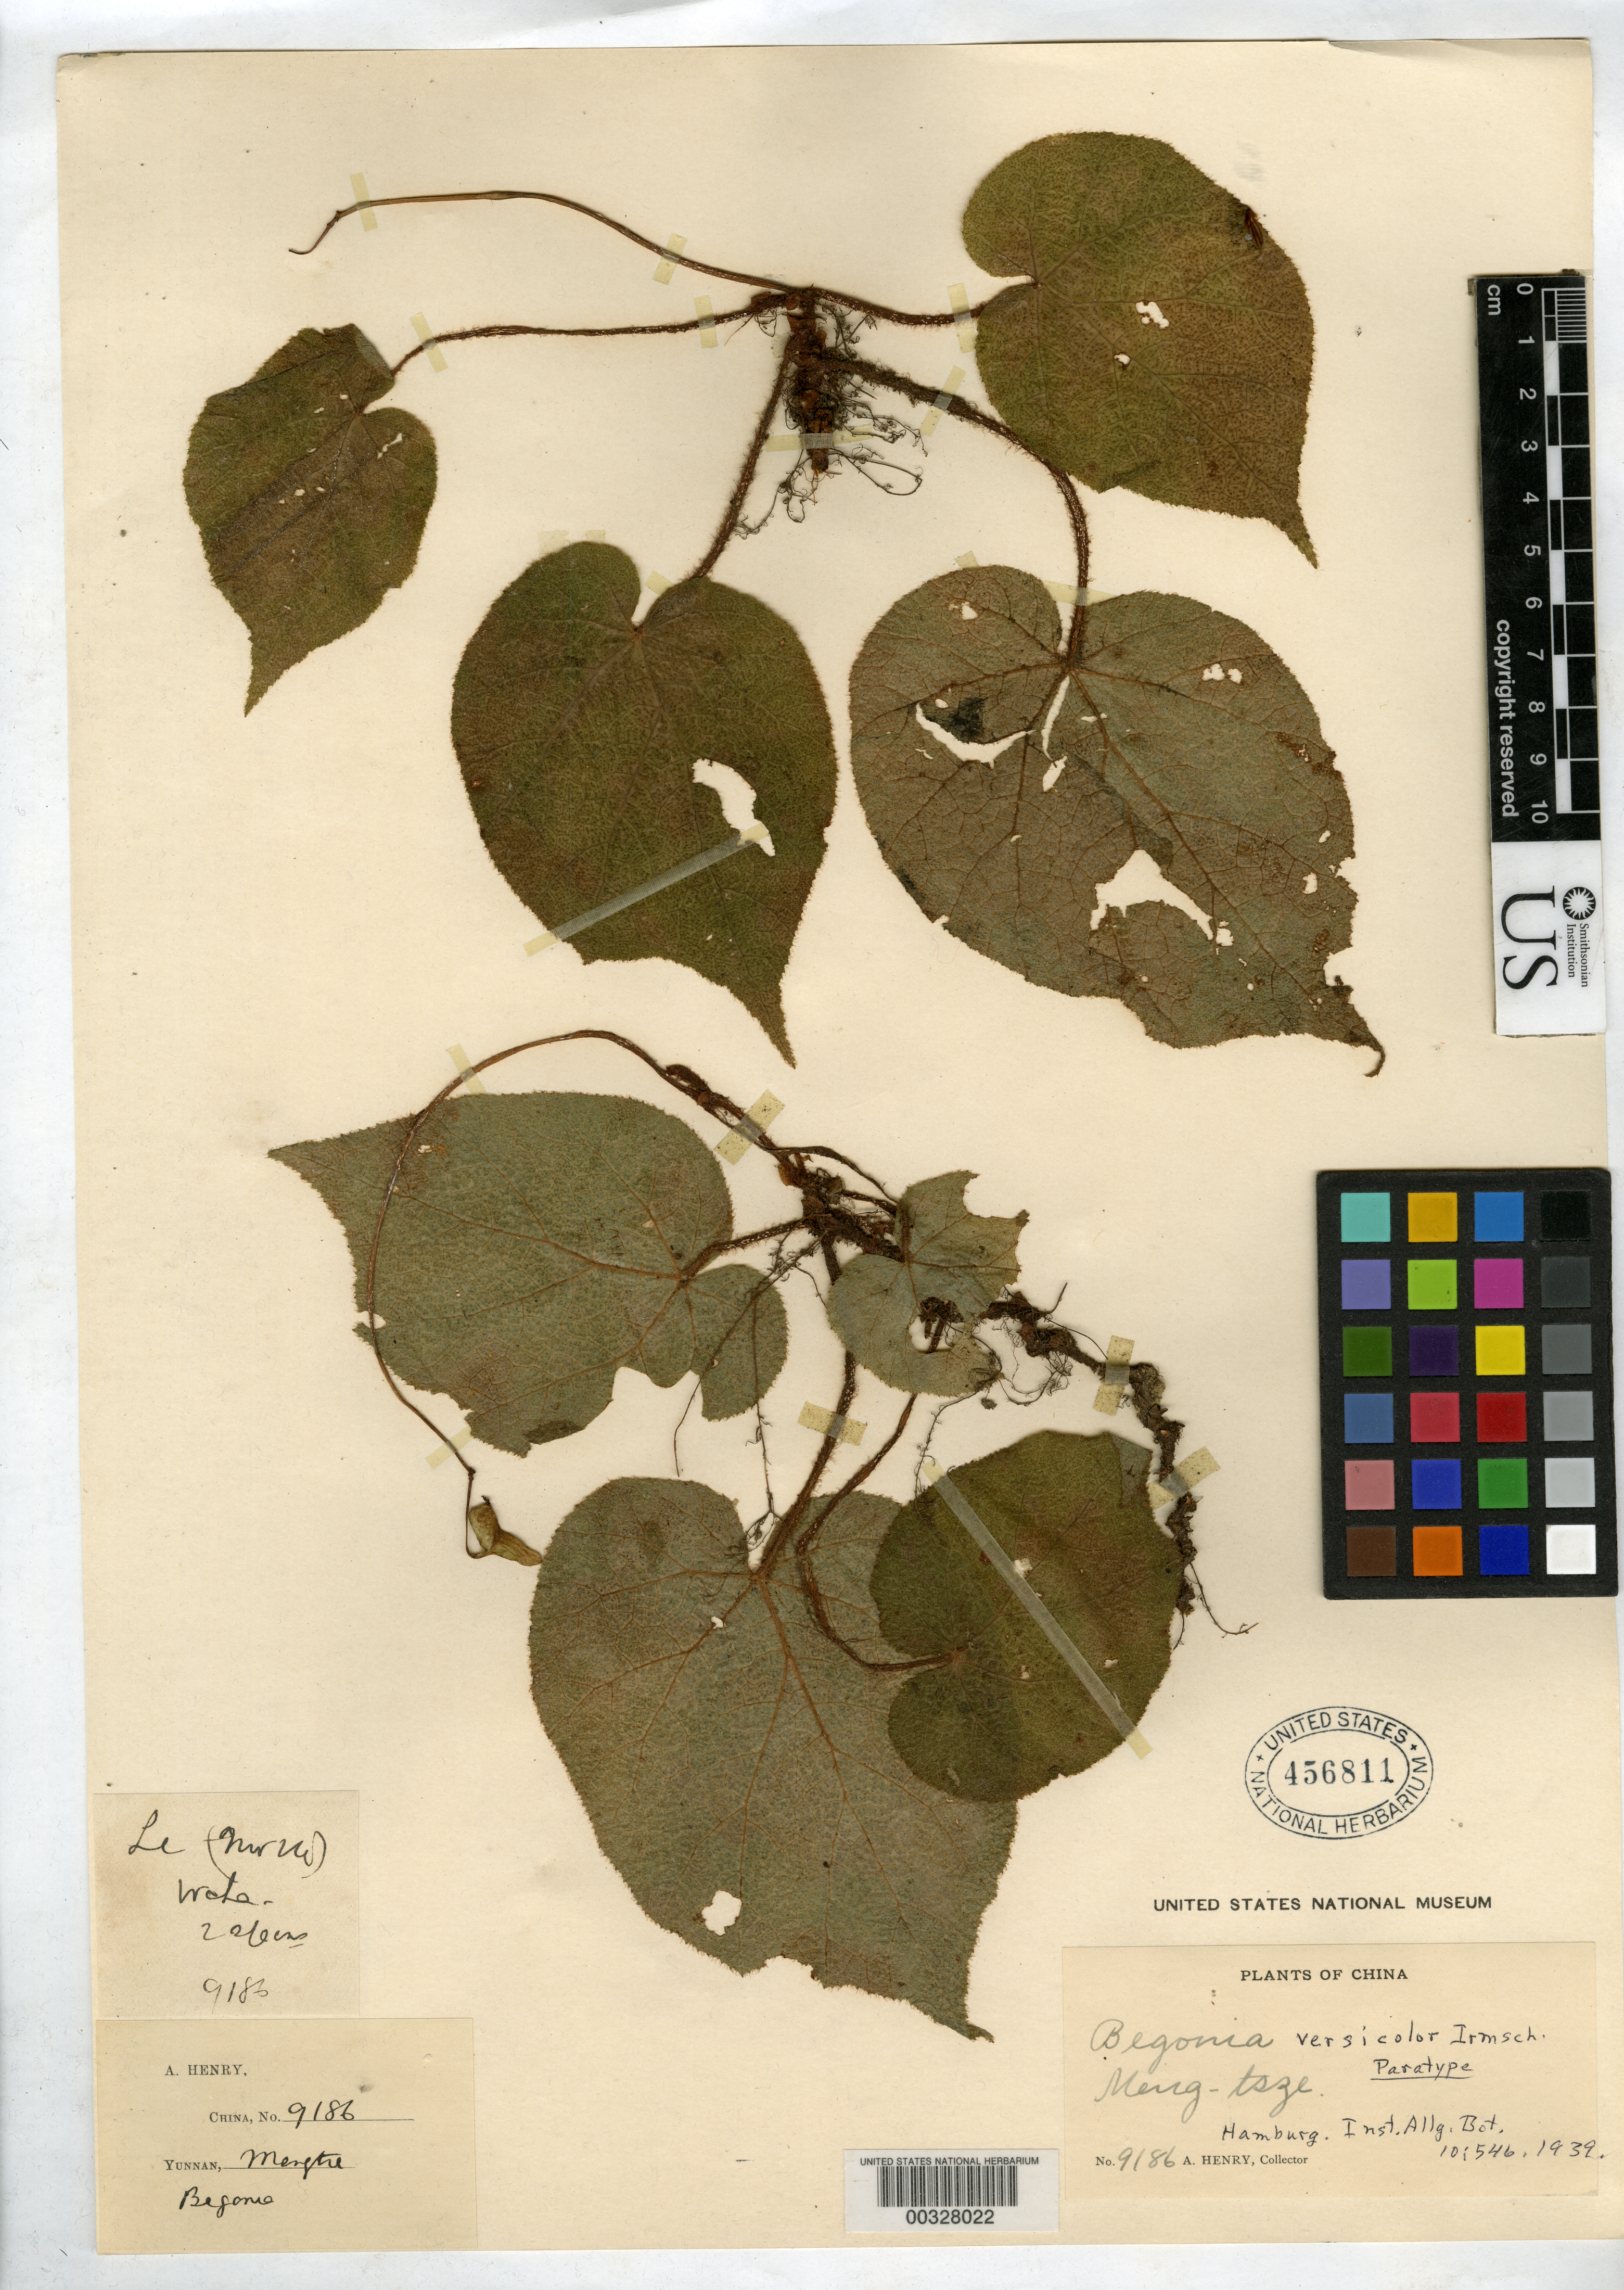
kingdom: Plantae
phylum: Tracheophyta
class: Magnoliopsida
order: Cucurbitales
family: Begoniaceae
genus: Begonia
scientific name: Begonia versicolor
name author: Irmsch.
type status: Syntype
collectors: A. Henry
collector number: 9186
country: China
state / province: Yunnan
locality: Yunnan, Mengtze.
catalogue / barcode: US 456811